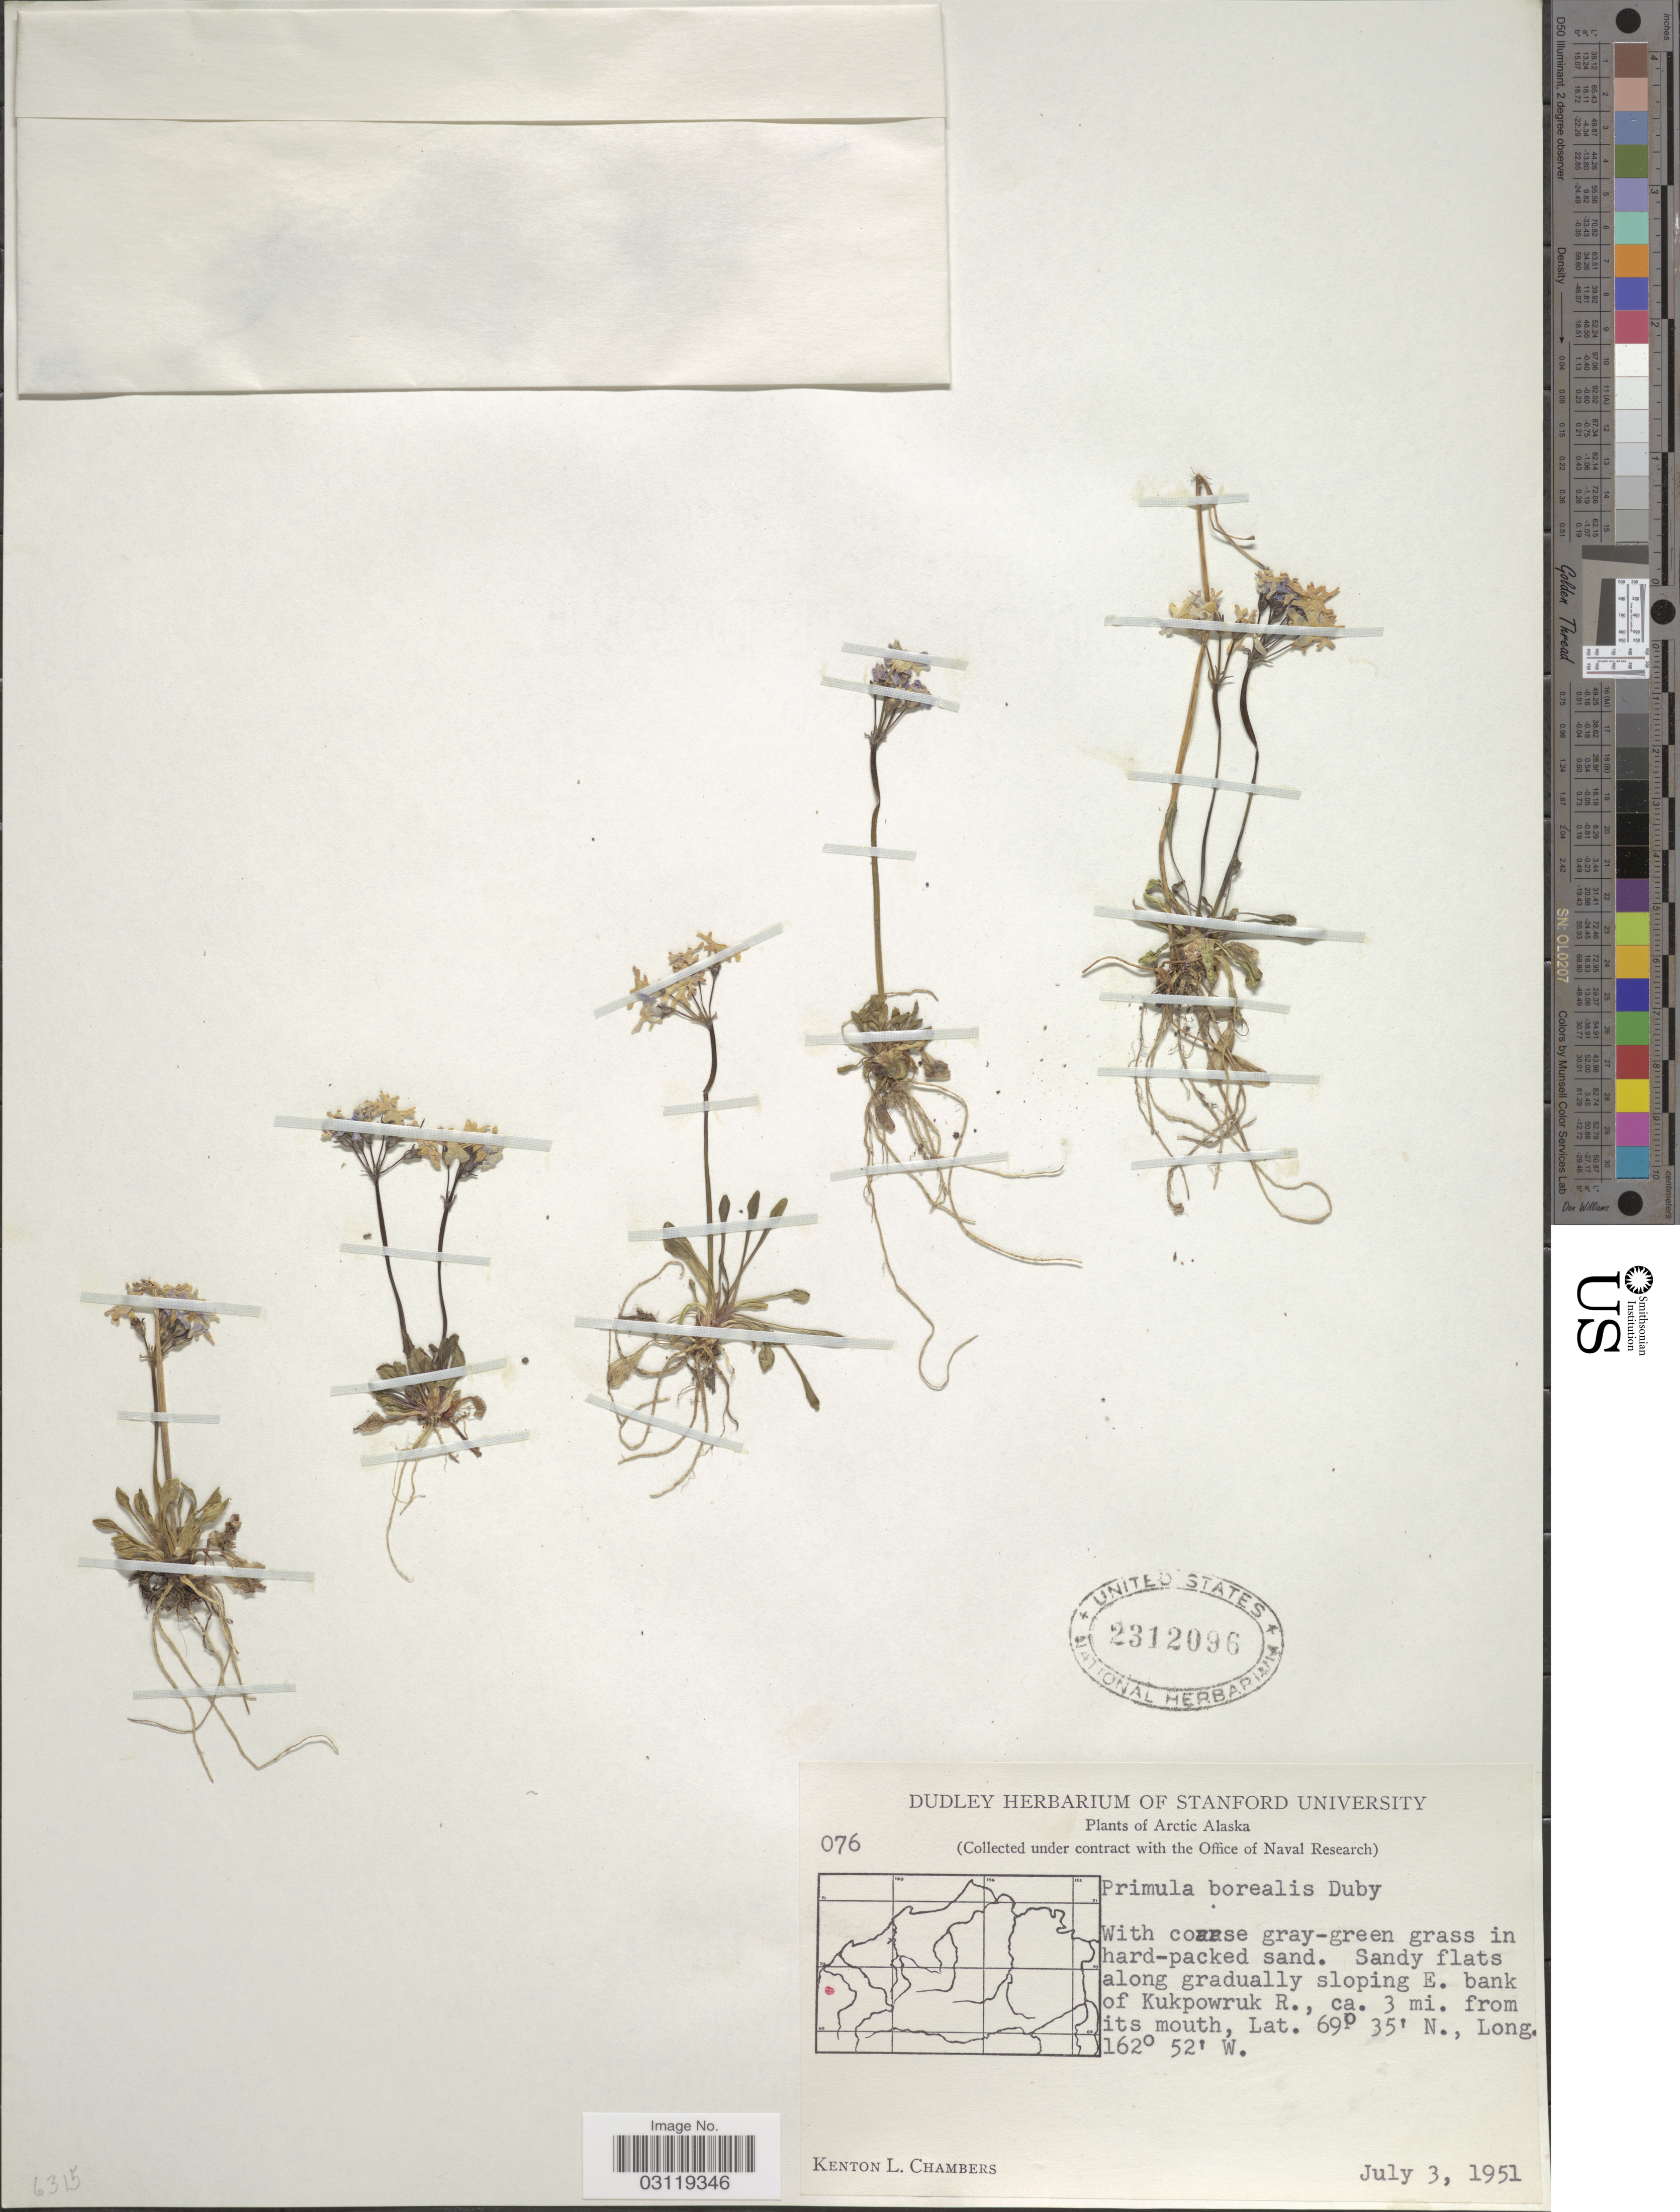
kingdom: Plantae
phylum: Tracheophyta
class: Magnoliopsida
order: Ericales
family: Primulaceae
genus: Primula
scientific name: Primula borealis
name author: Duby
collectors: K. L. Chambers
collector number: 076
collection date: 1951-07-03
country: United States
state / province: Alaska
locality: Arctic Alaska. Along gradually sloping E. bank of Kukpowruk R., ca. 3 mi. from its mouth.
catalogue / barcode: US 2312096